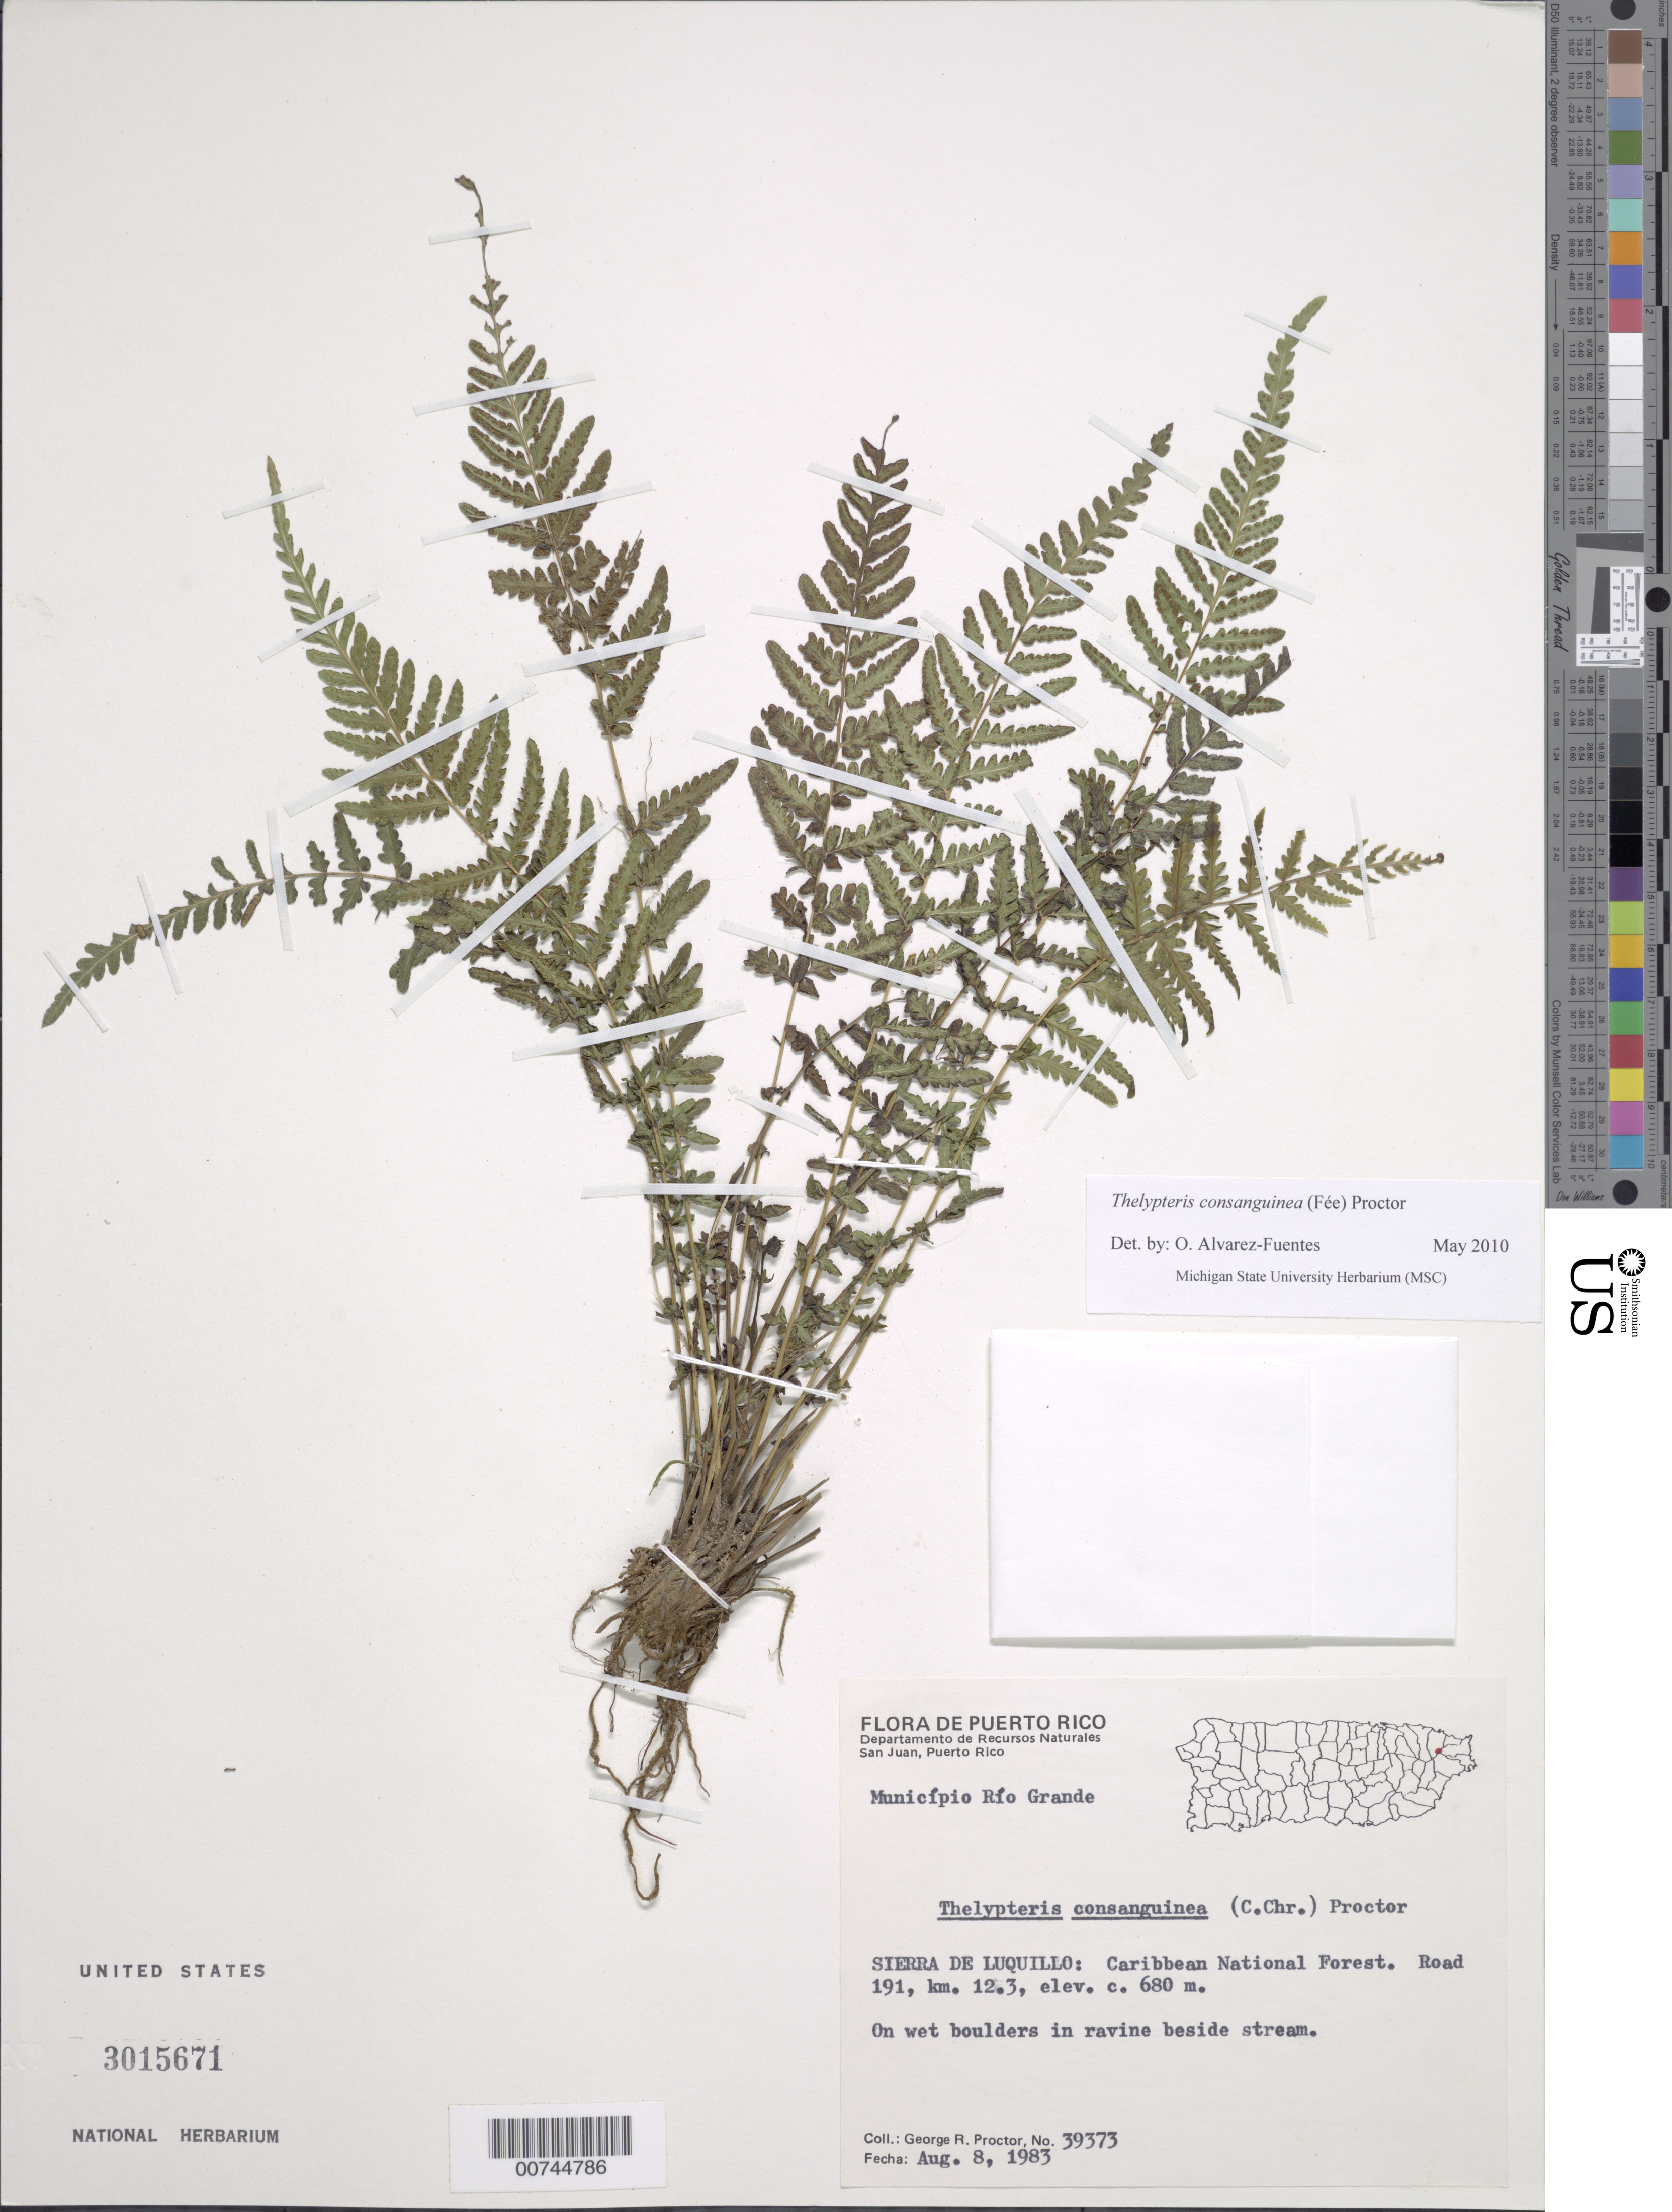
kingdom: Plantae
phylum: Tracheophyta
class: Polypodiopsida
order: Polypodiales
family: Thelypteridaceae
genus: Amauropelta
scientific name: Amauropelta consanguinea (Fée) comb. nov., ined. 2015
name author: (Fée)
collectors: G. R. Proctor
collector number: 39373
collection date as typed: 08 Aug 1983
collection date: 1983-08-08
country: Puerto Rico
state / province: Río Grande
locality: Sierra de Luquillo: Caribbean National Forest. Road 191, km 12.3. Municipio Río Grande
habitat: On wet boulders in ravine beside stream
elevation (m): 680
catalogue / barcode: US 3015671